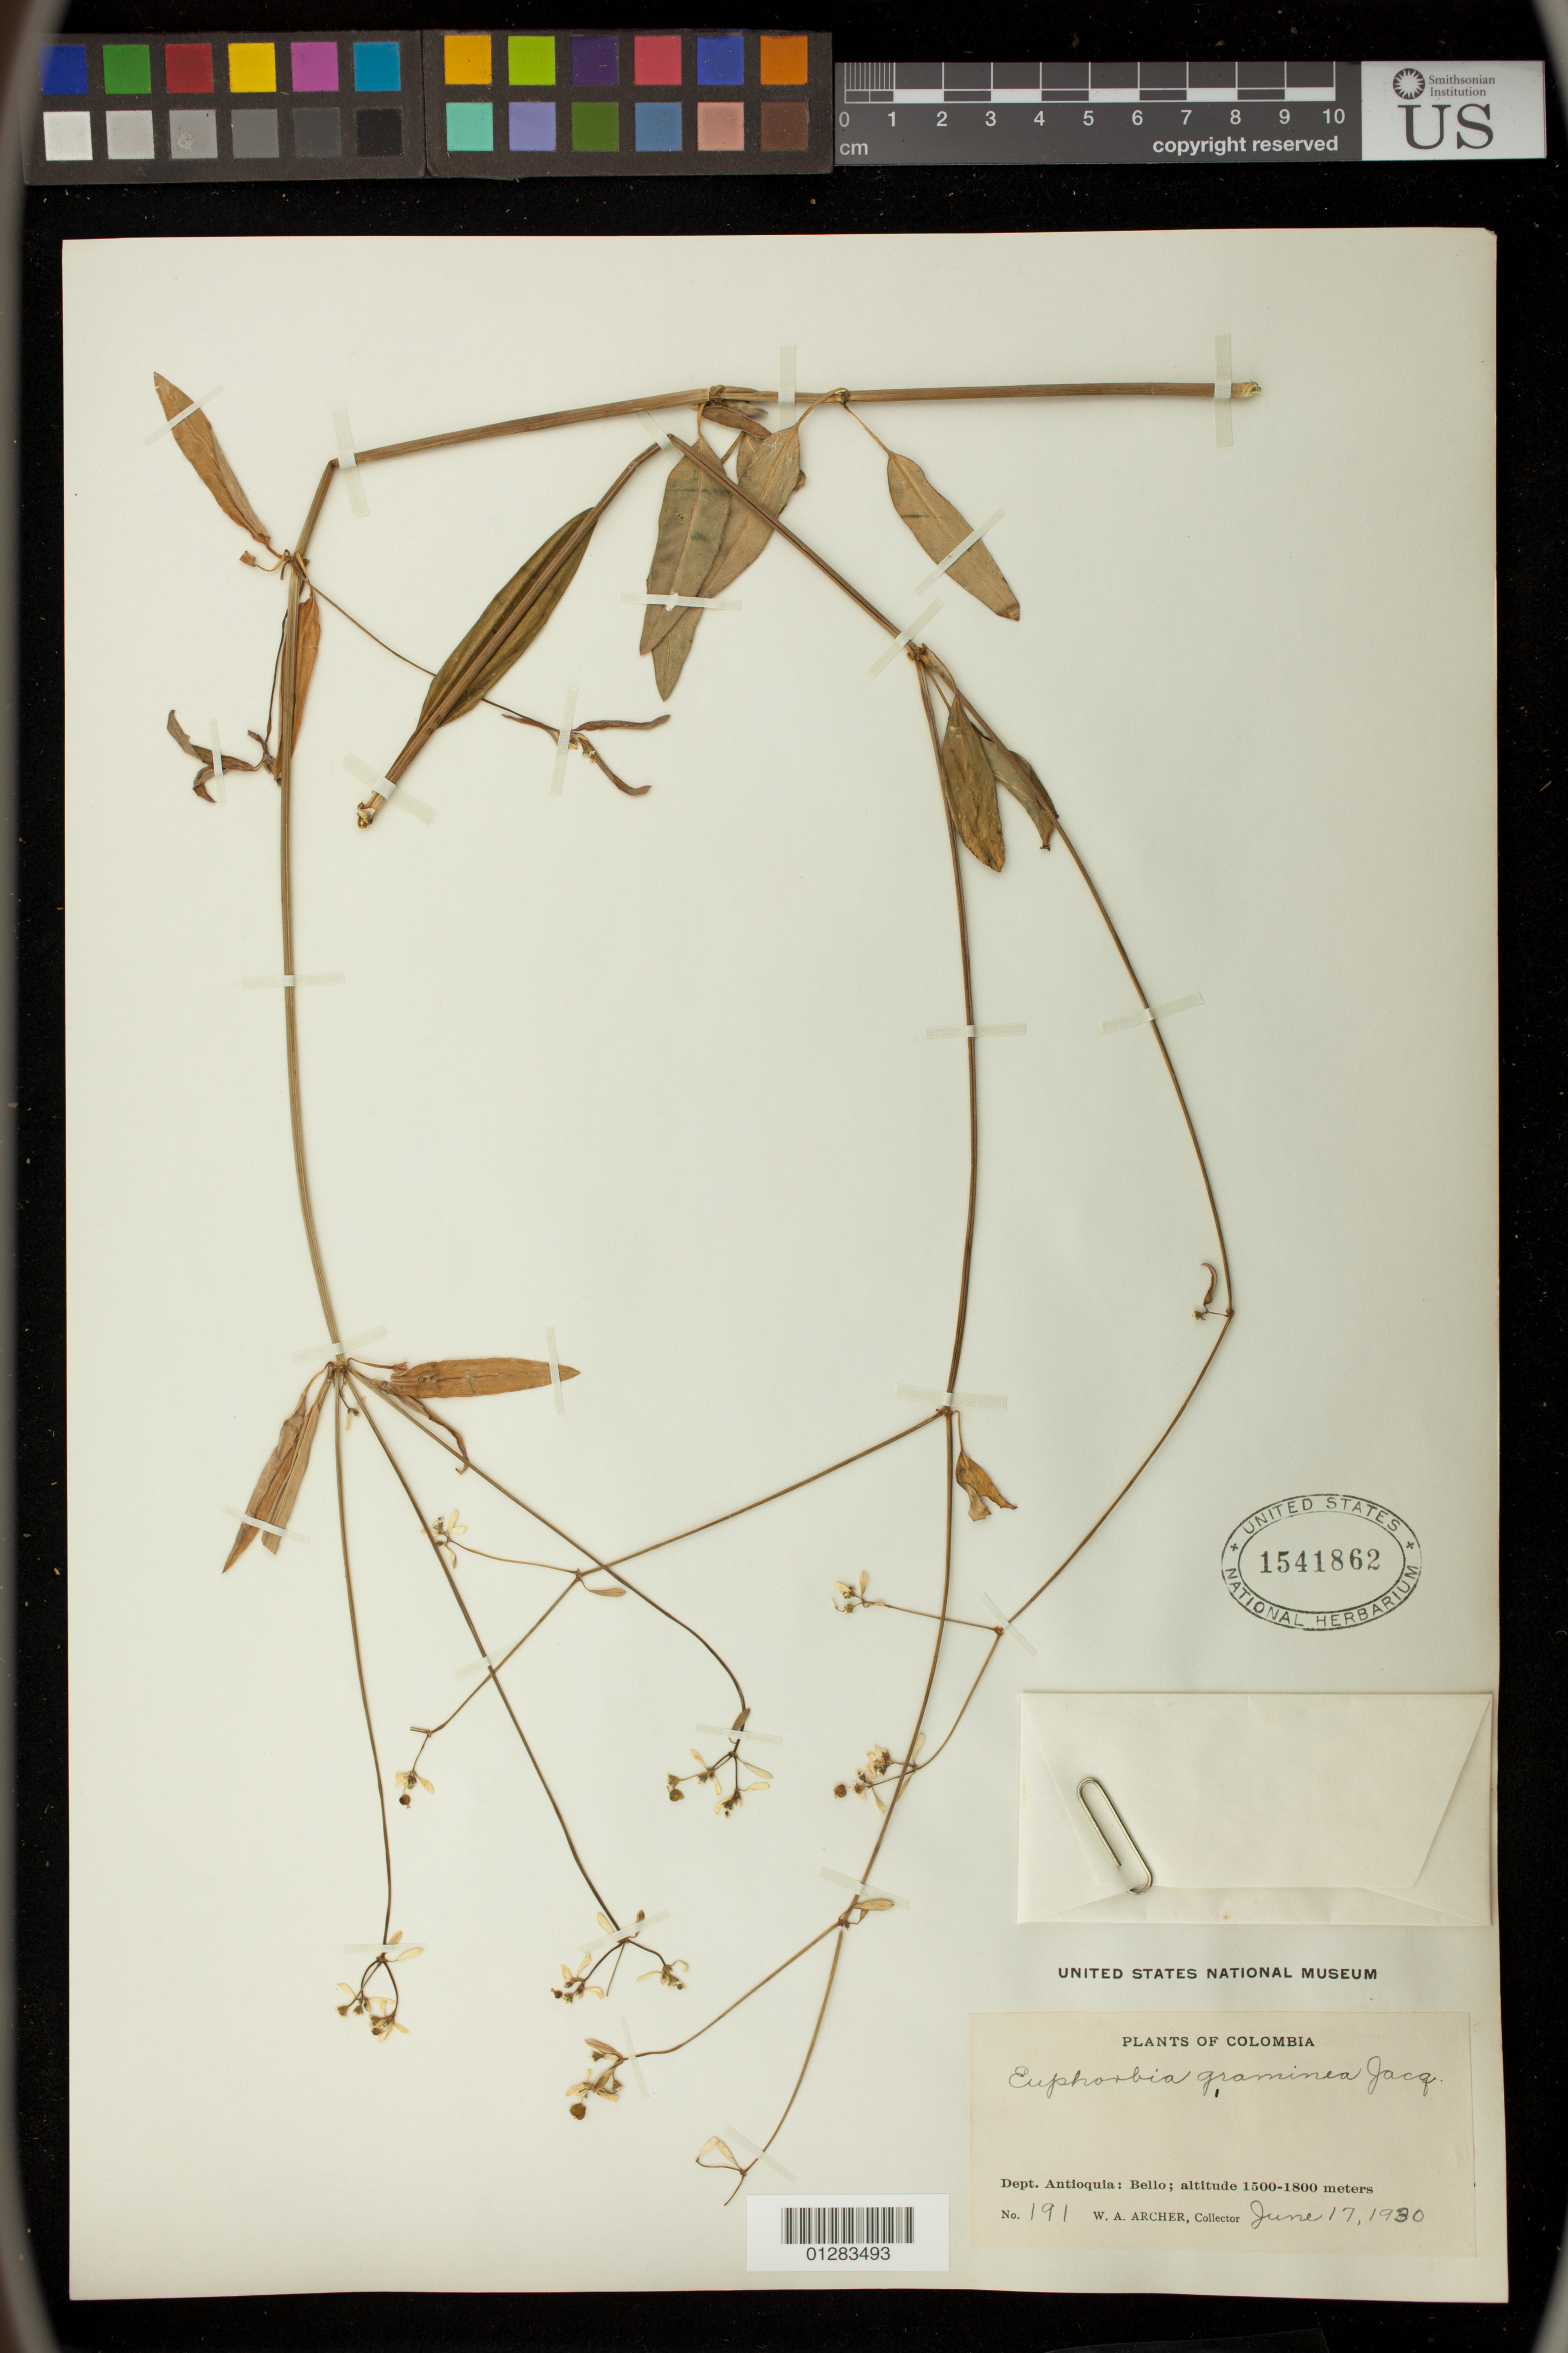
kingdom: Plantae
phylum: Tracheophyta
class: Magnoliopsida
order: Malpighiales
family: Euphorbiaceae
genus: Euphorbia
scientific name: Euphorbia graminea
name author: Jacq.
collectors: W. A. Archer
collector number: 191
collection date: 1930-06-17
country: Colombia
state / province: Antioquia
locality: Bello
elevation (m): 1500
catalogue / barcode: US 1541862